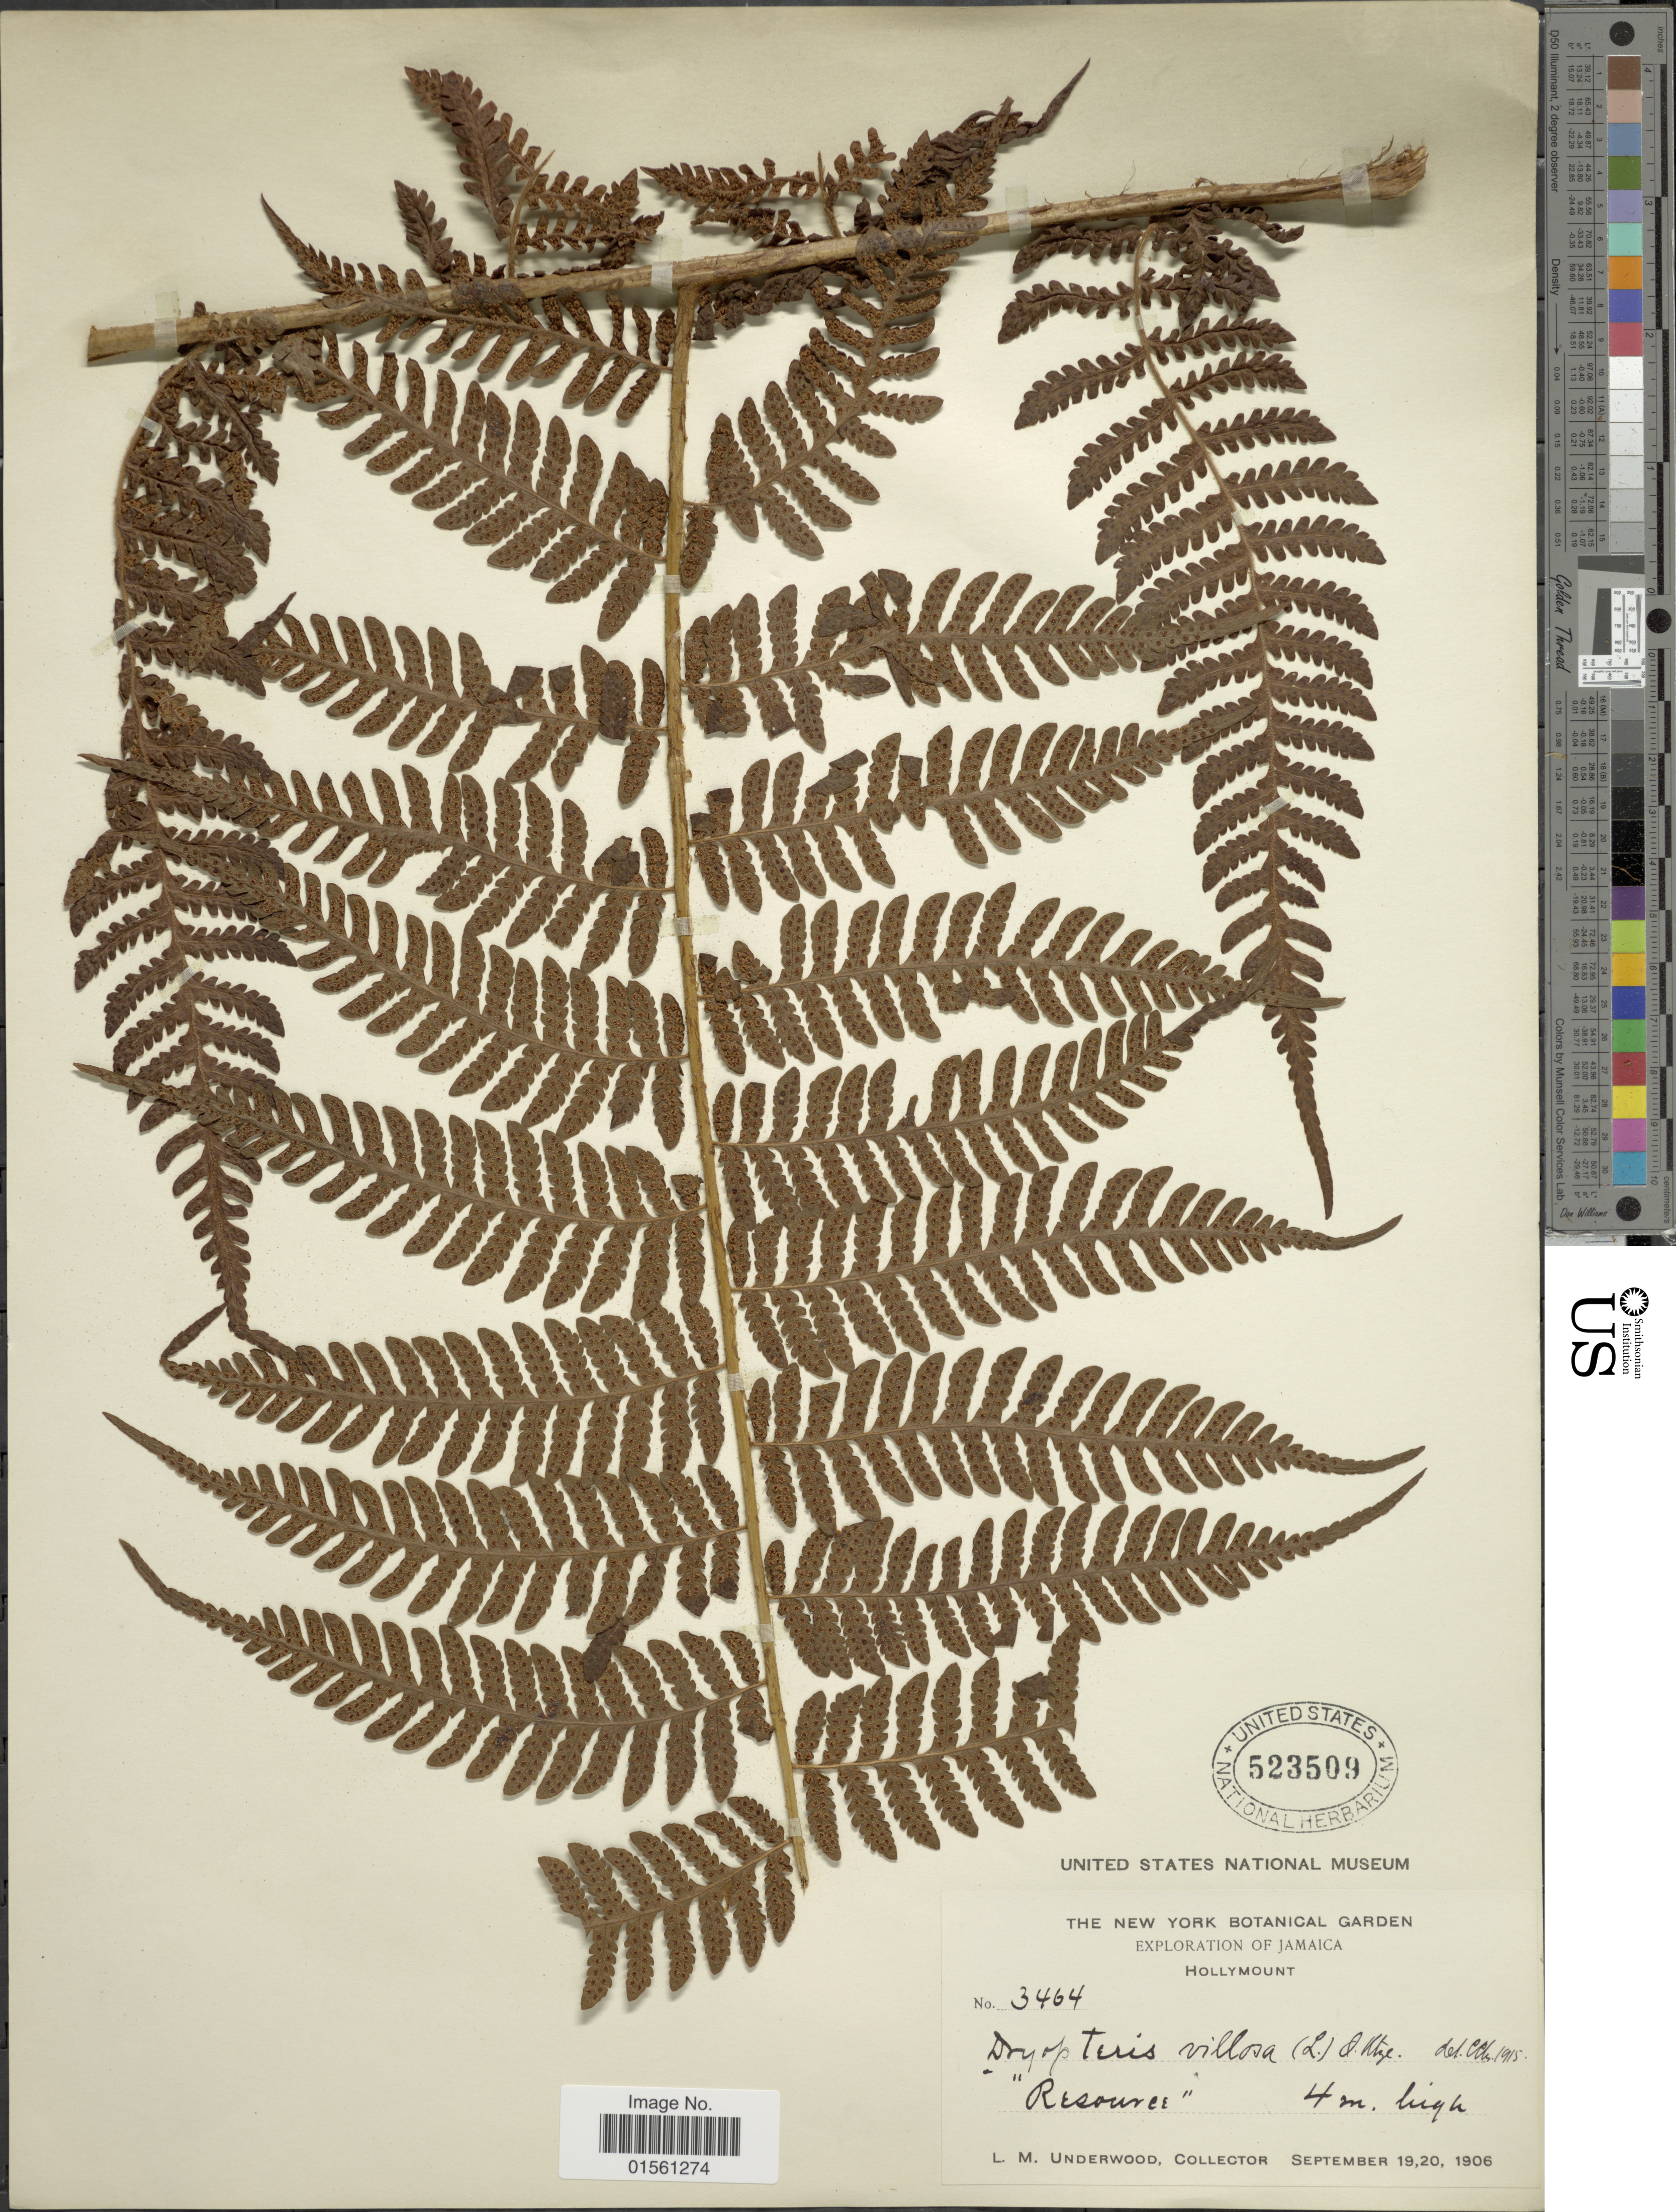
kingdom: Plantae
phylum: Tracheophyta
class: Polypodiopsida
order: Polypodiales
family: Dryopteridaceae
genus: Megalastrum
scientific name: Megalastrum villosum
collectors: L. M. Underwood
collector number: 3464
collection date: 1906-09-19/1906-09-20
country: Jamaica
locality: Hollymount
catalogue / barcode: US 523509